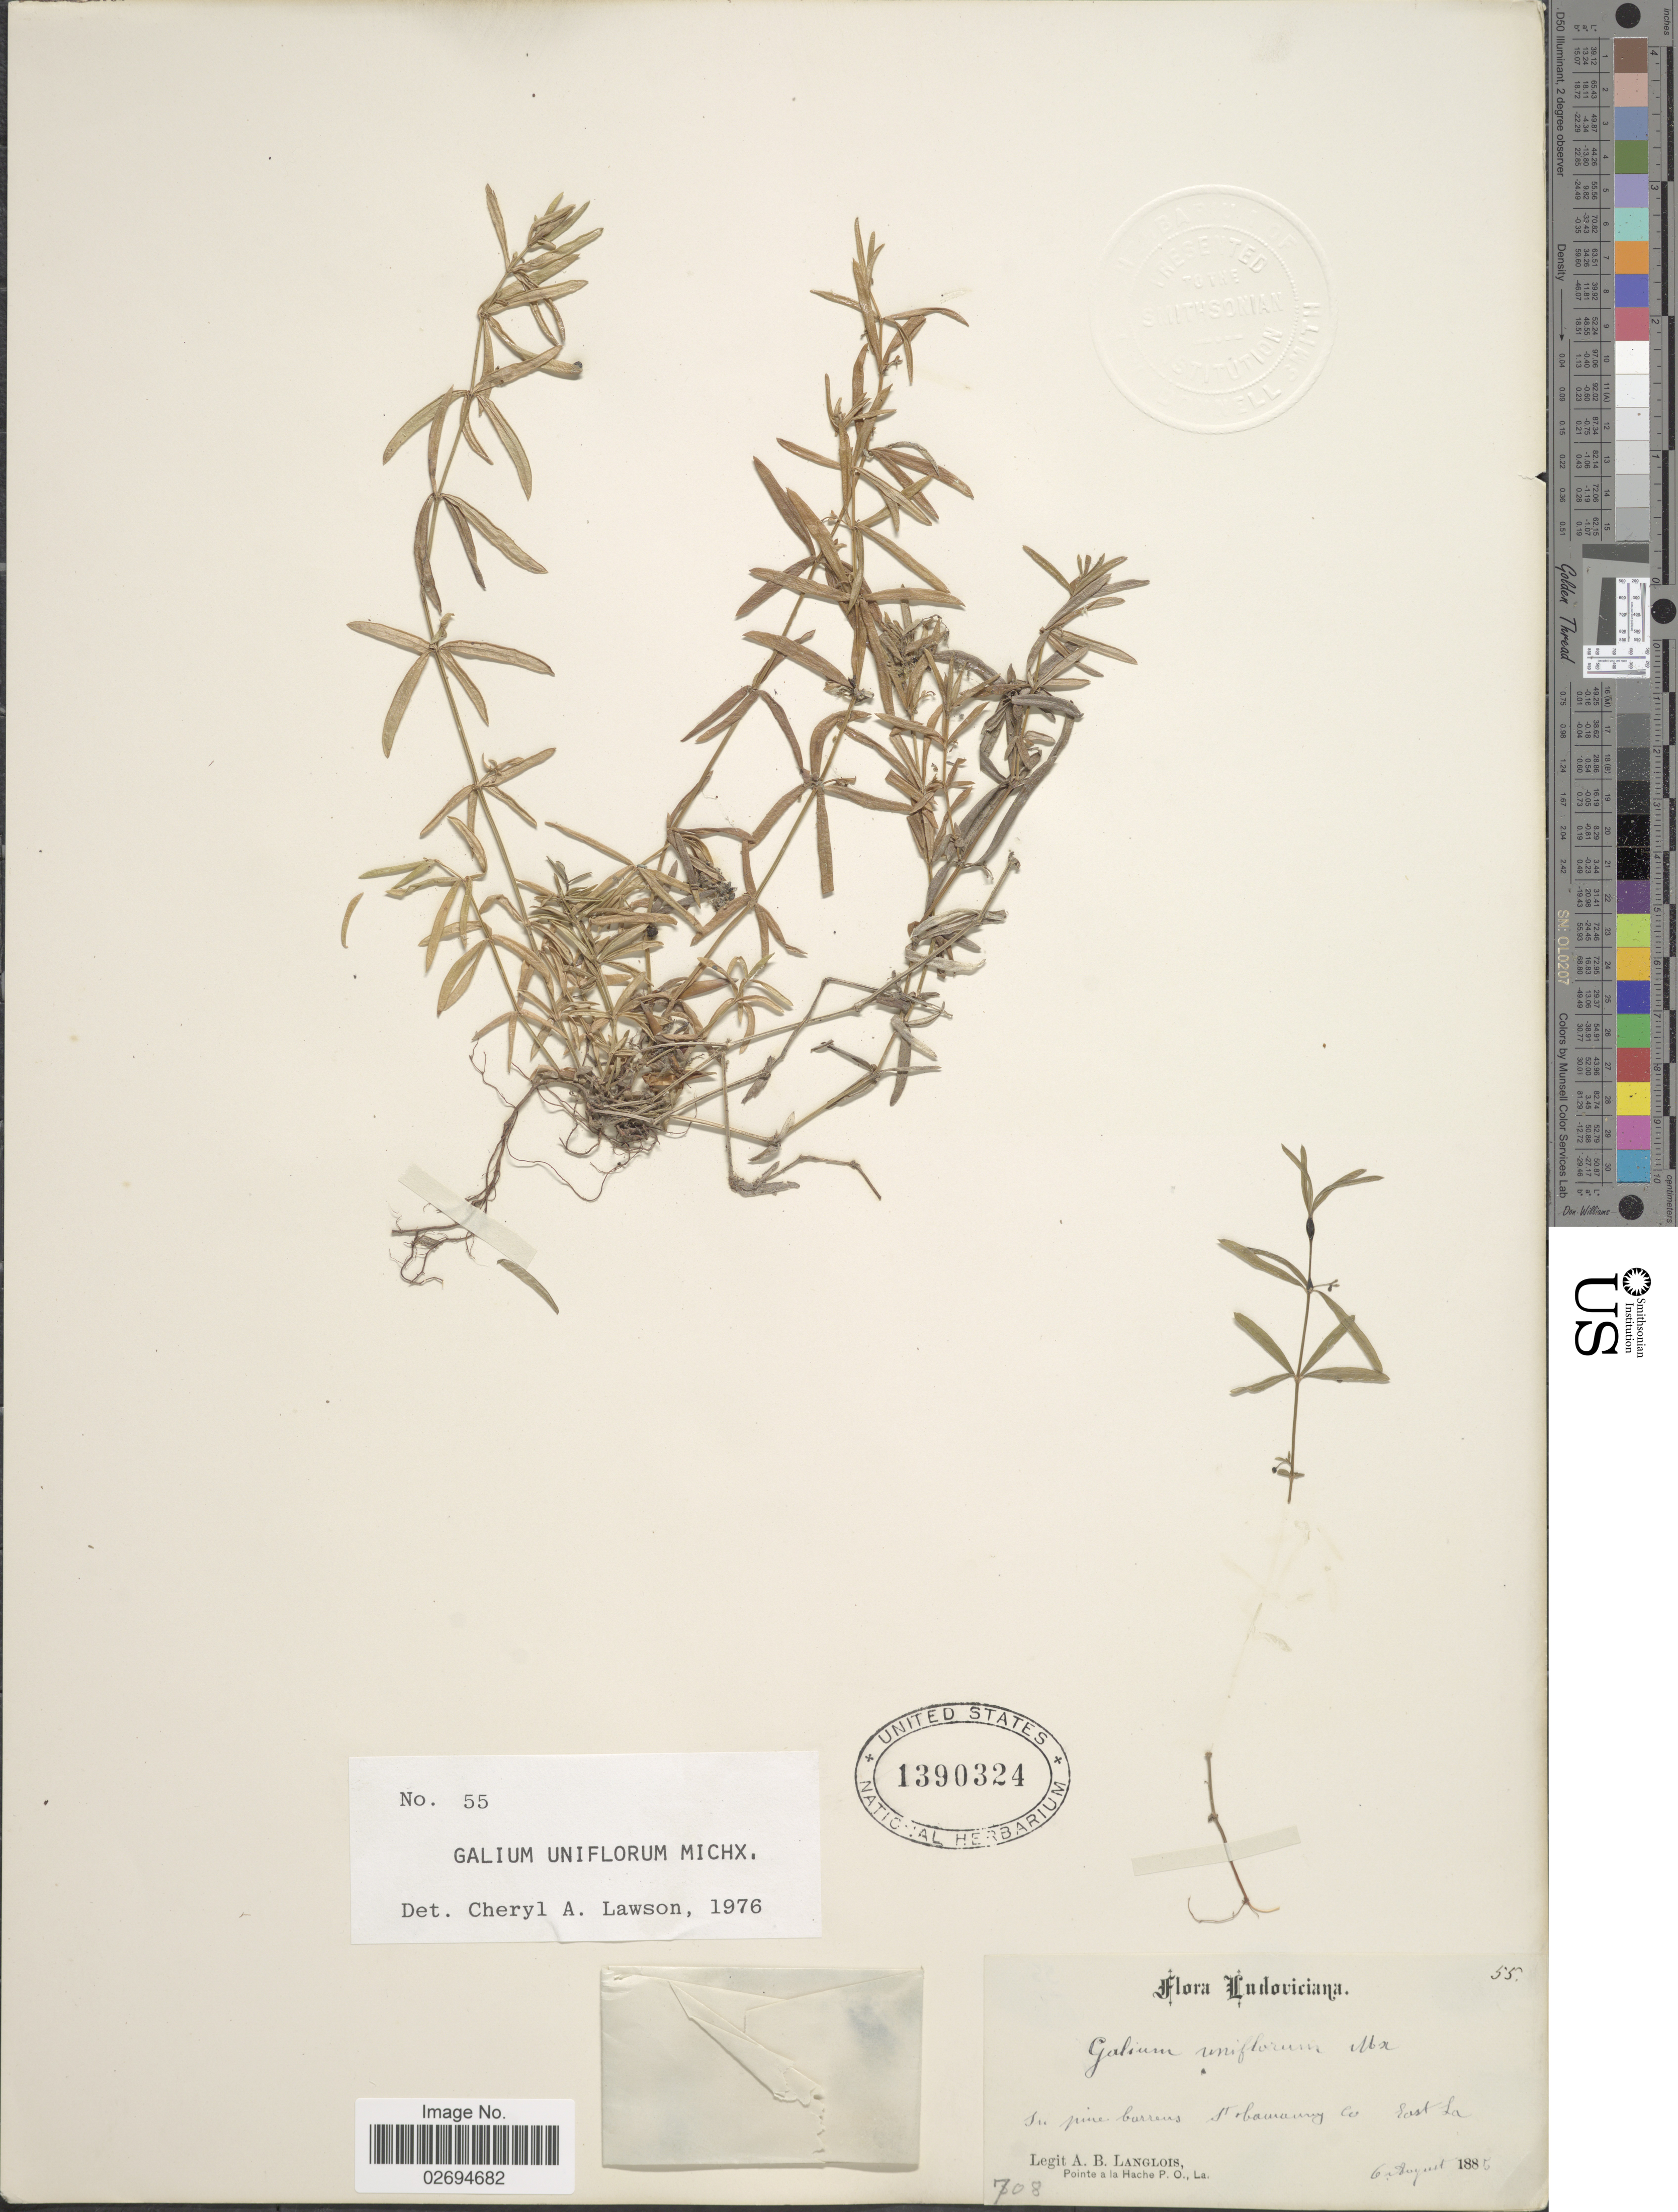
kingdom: Plantae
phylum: Tracheophyta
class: Magnoliopsida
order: Gentianales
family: Rubiaceae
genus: Galium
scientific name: Galium uniflorum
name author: Michx.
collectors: A. Langlois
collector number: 55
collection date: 1885-08-06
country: United States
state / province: Louisiana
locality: In pine barrens St. Tammany Co. East La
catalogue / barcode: US 1390324